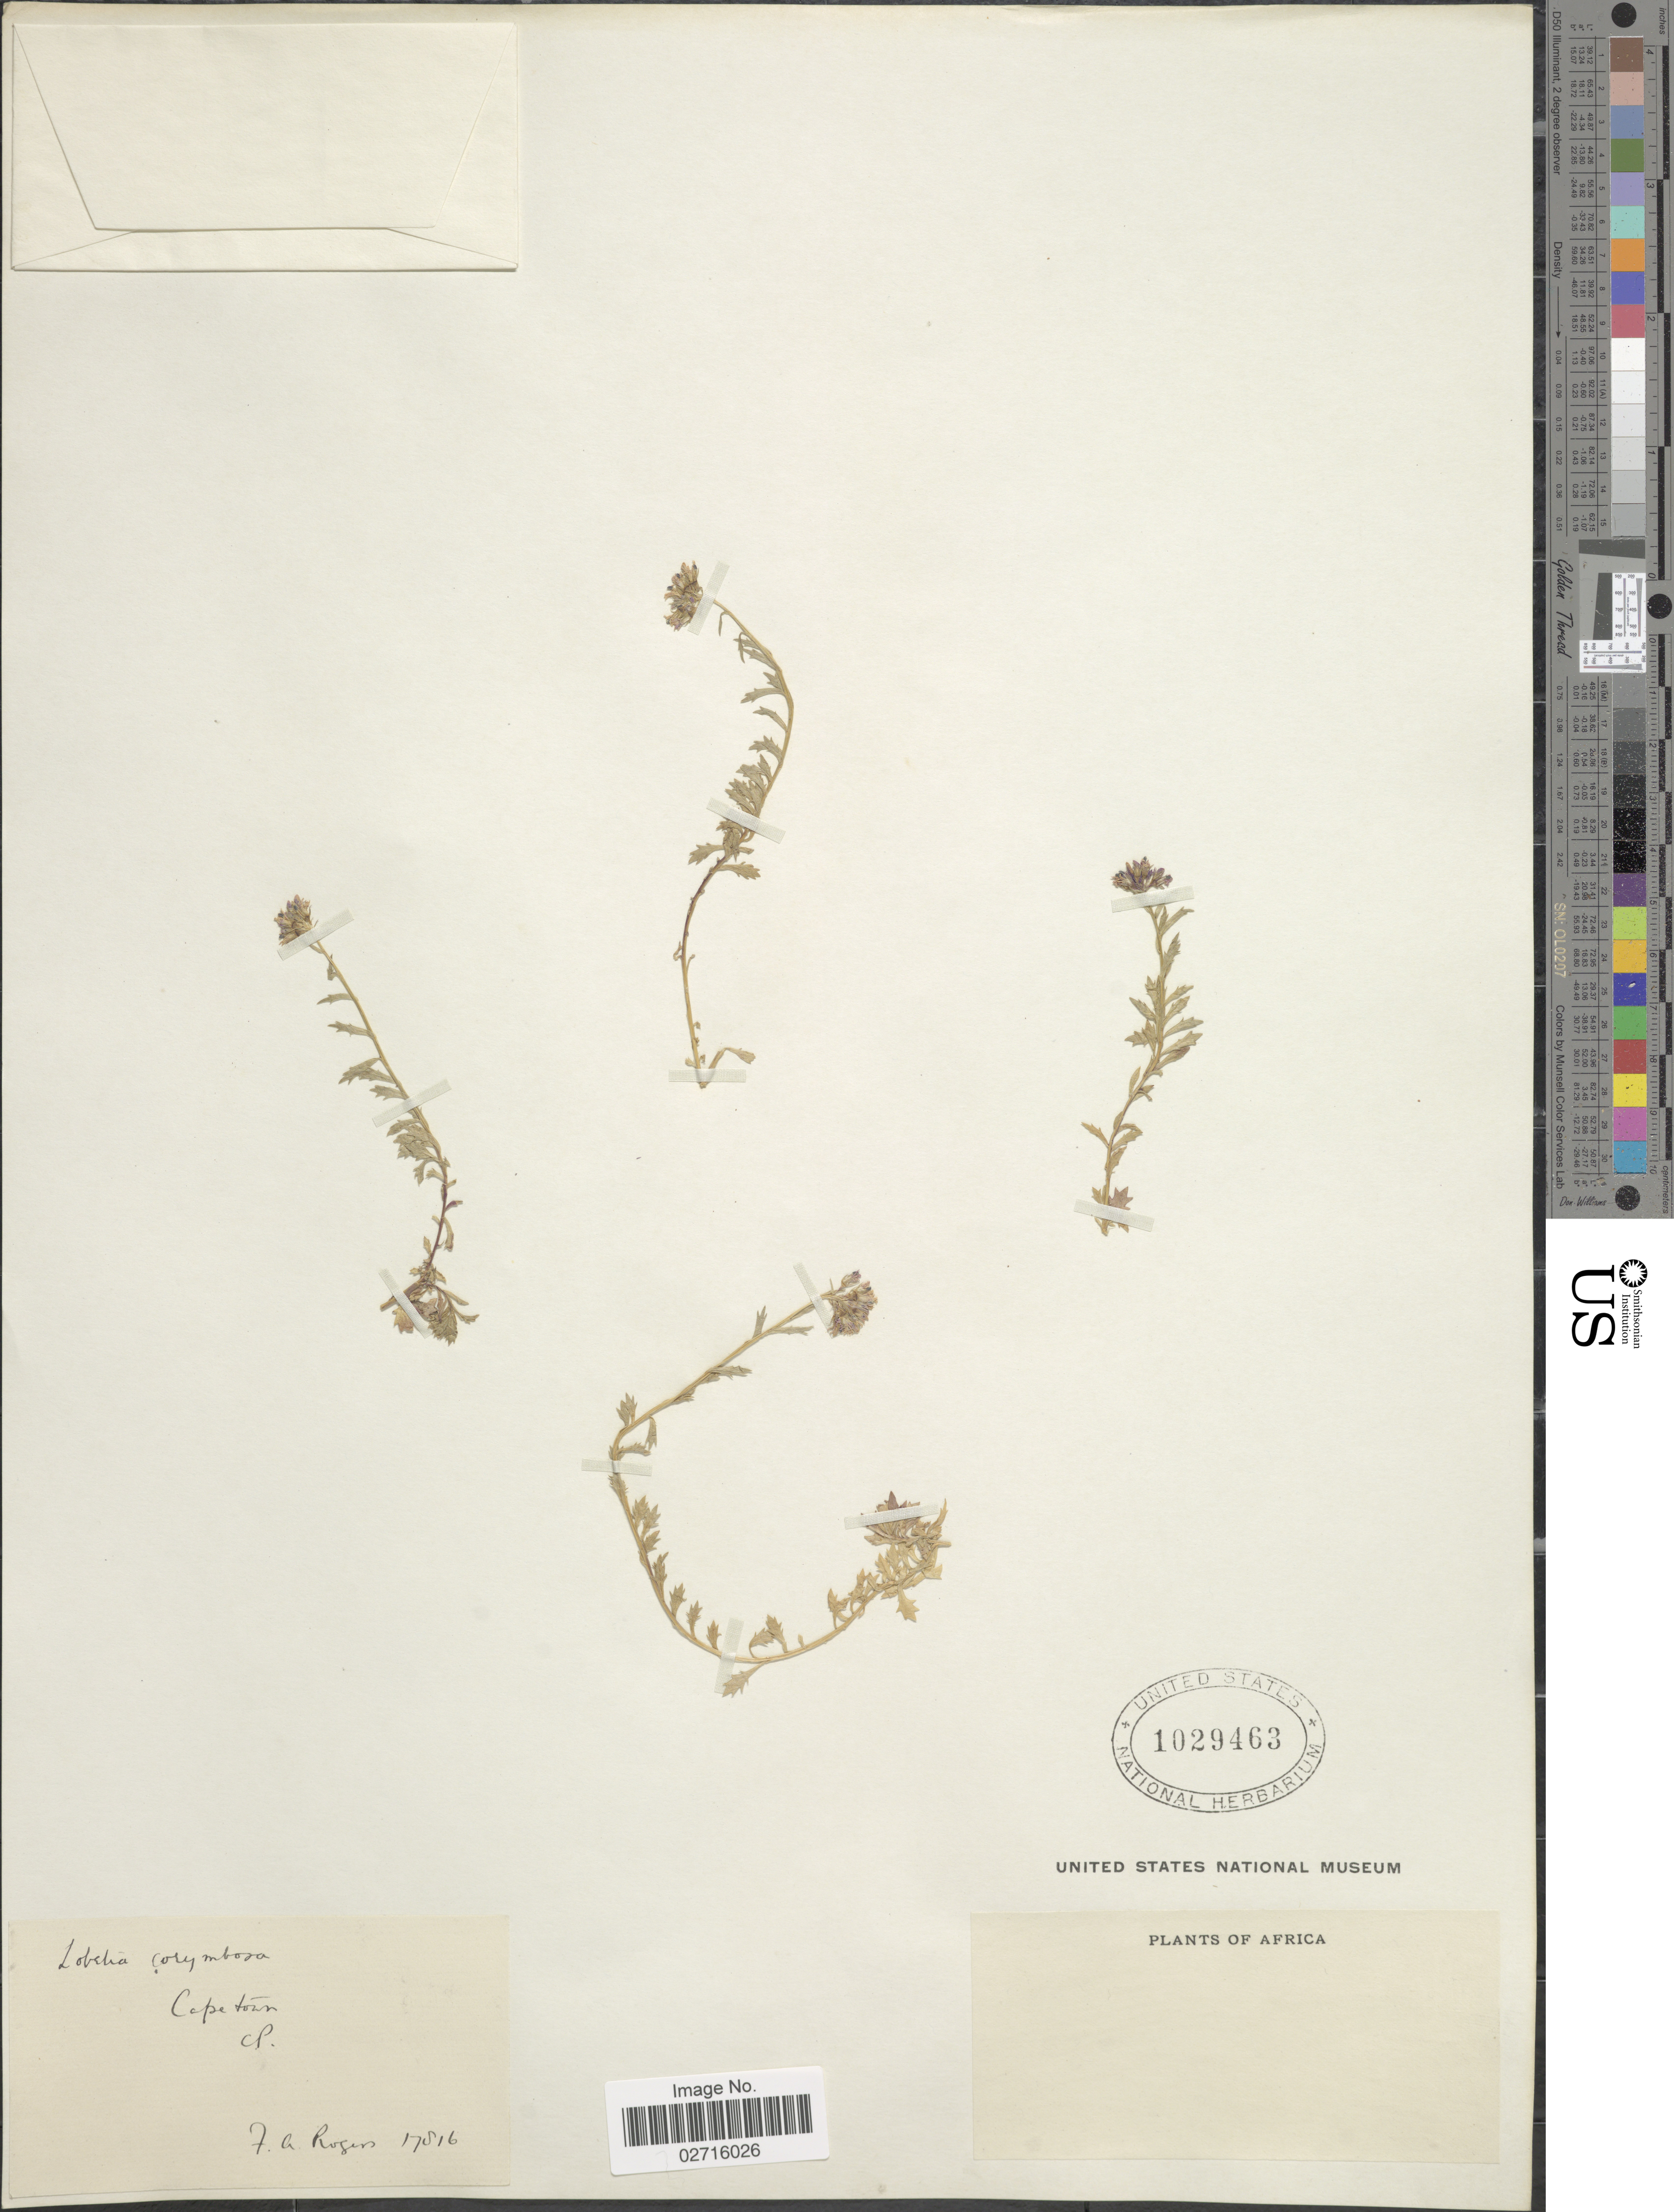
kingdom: Plantae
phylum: Tracheophyta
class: Magnoliopsida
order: Asterales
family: Campanulaceae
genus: Lobelia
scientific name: Lobelia corymbosa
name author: P.J. Bergius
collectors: F. A. Rogers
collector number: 17816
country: South Africa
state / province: Western Cape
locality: Cape town, CP.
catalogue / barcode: US 1029463